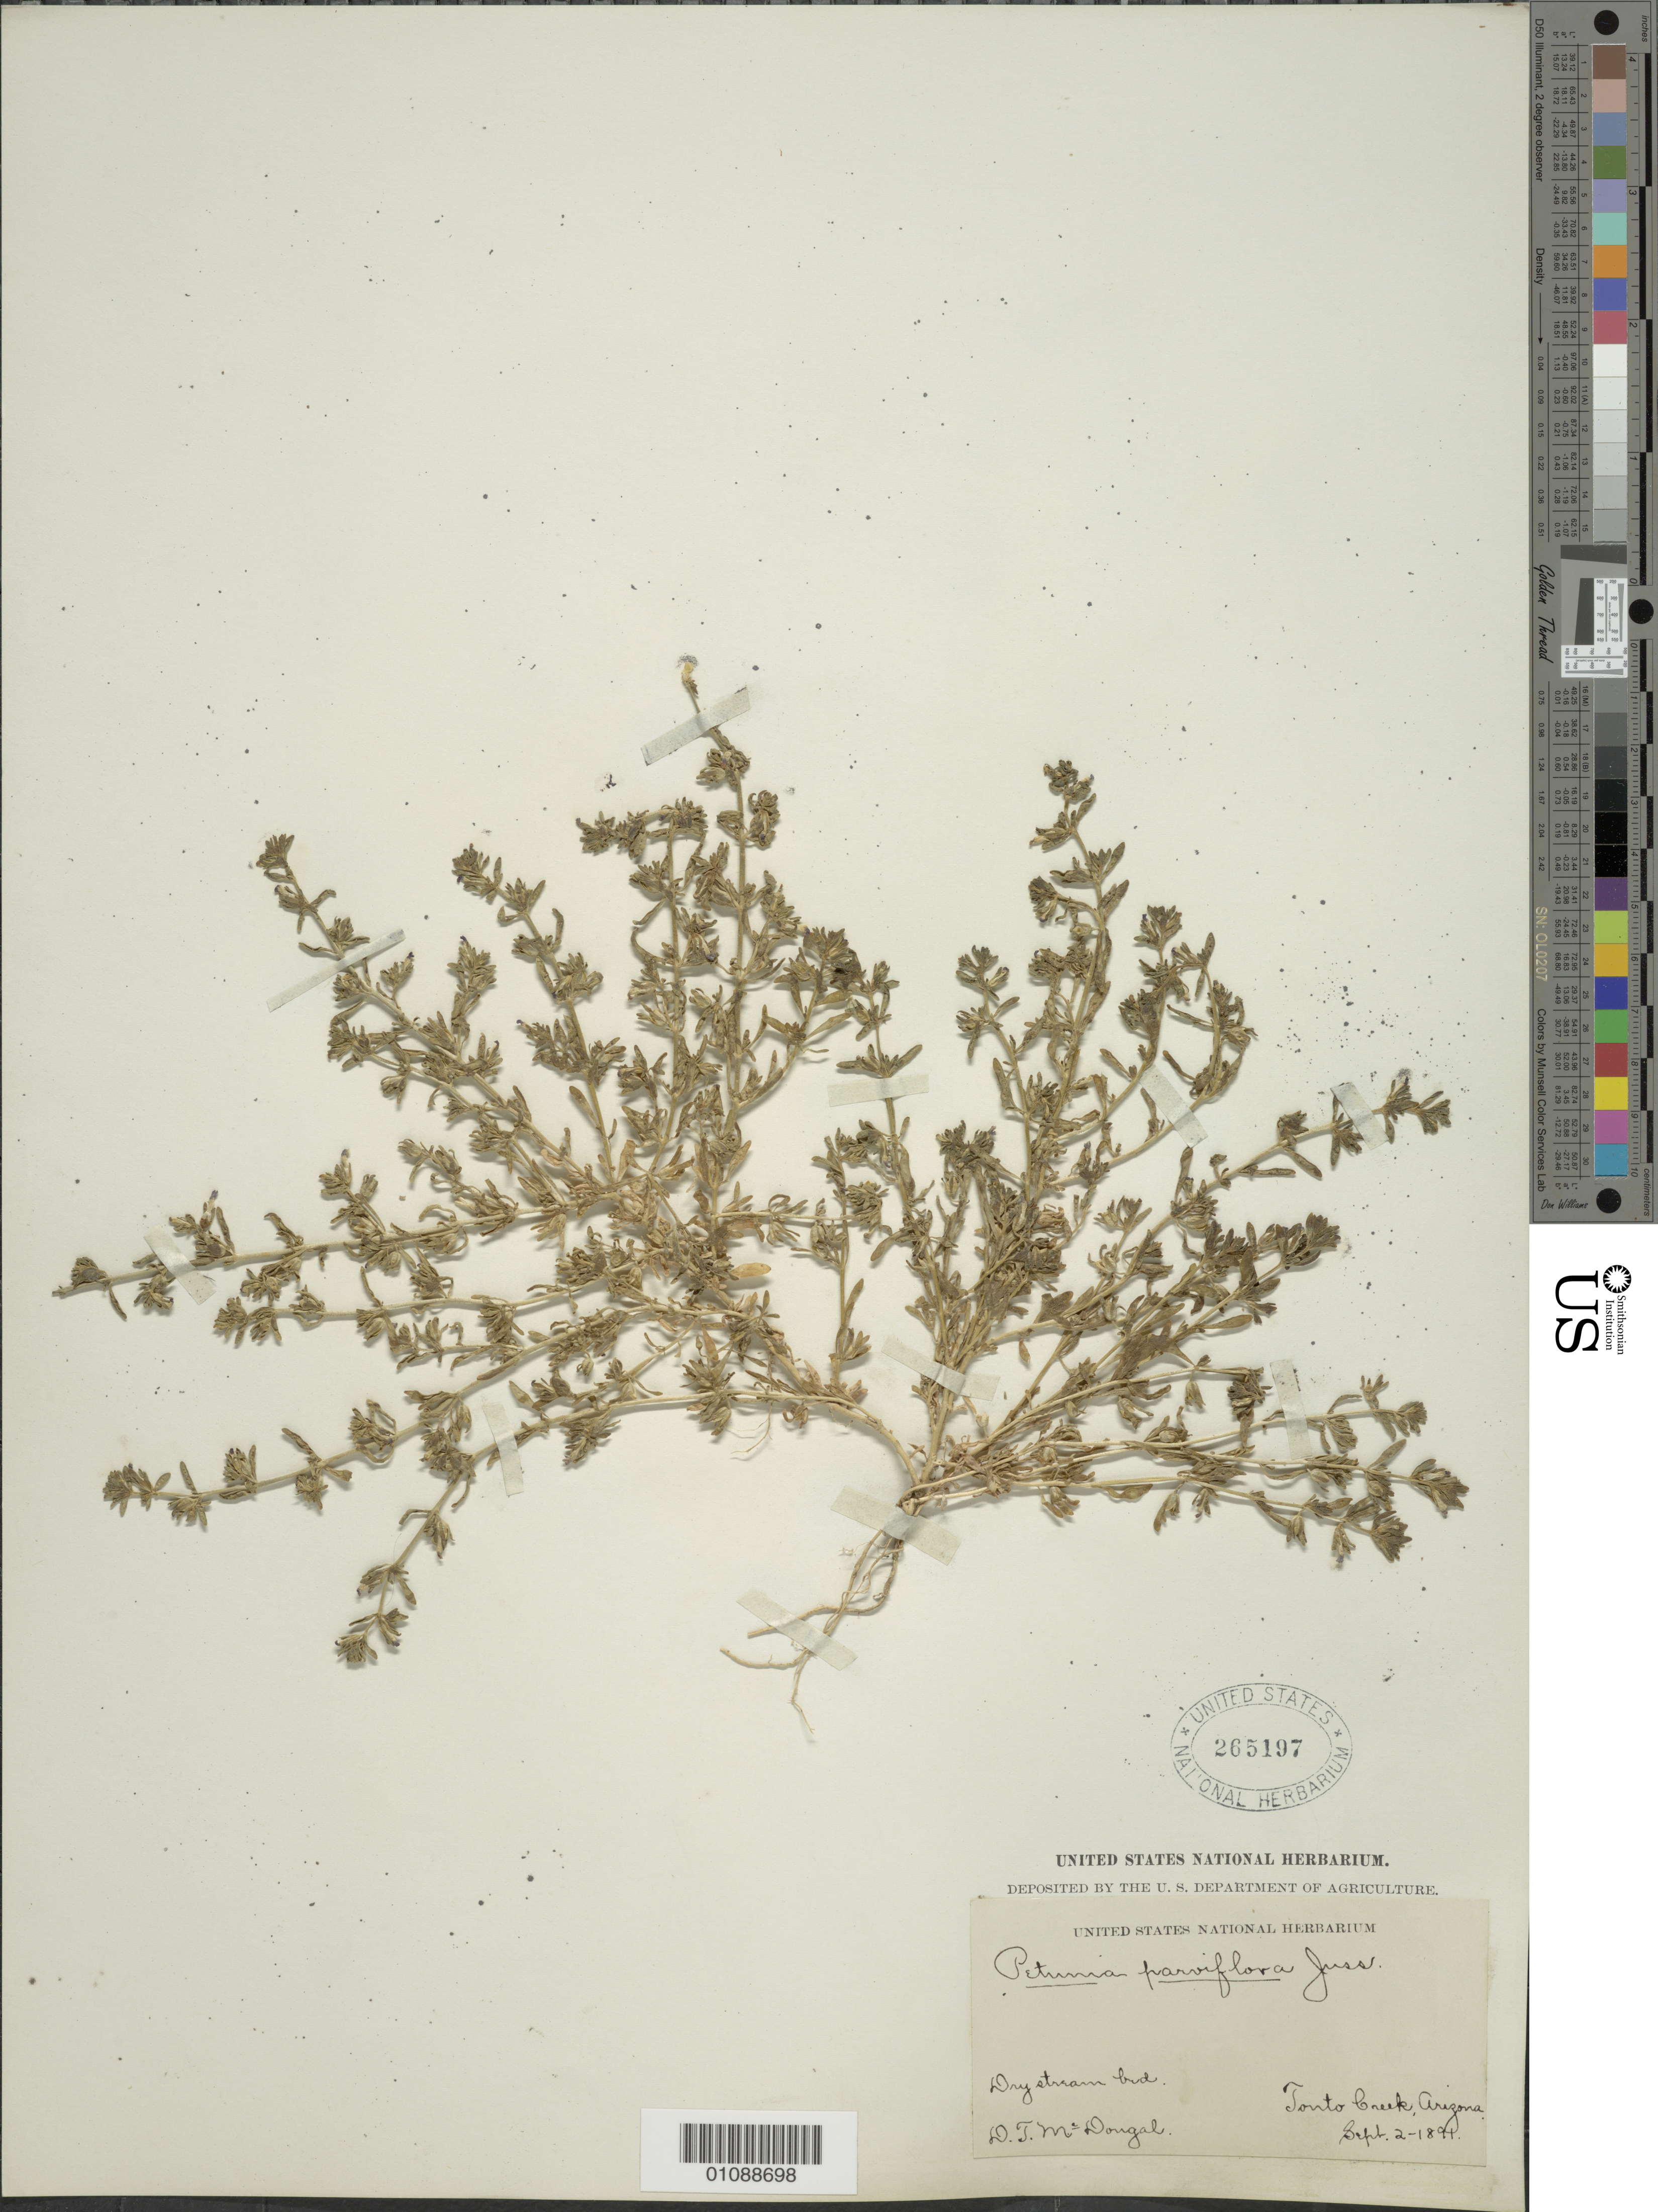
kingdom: Plantae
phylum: Tracheophyta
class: Magnoliopsida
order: Solanales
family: Solanaceae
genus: Petunia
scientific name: Petunia parviflora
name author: Juss.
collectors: D. McDougal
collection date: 1891-09-02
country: United States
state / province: Arizona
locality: Tonto Creek.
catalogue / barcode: US 265197